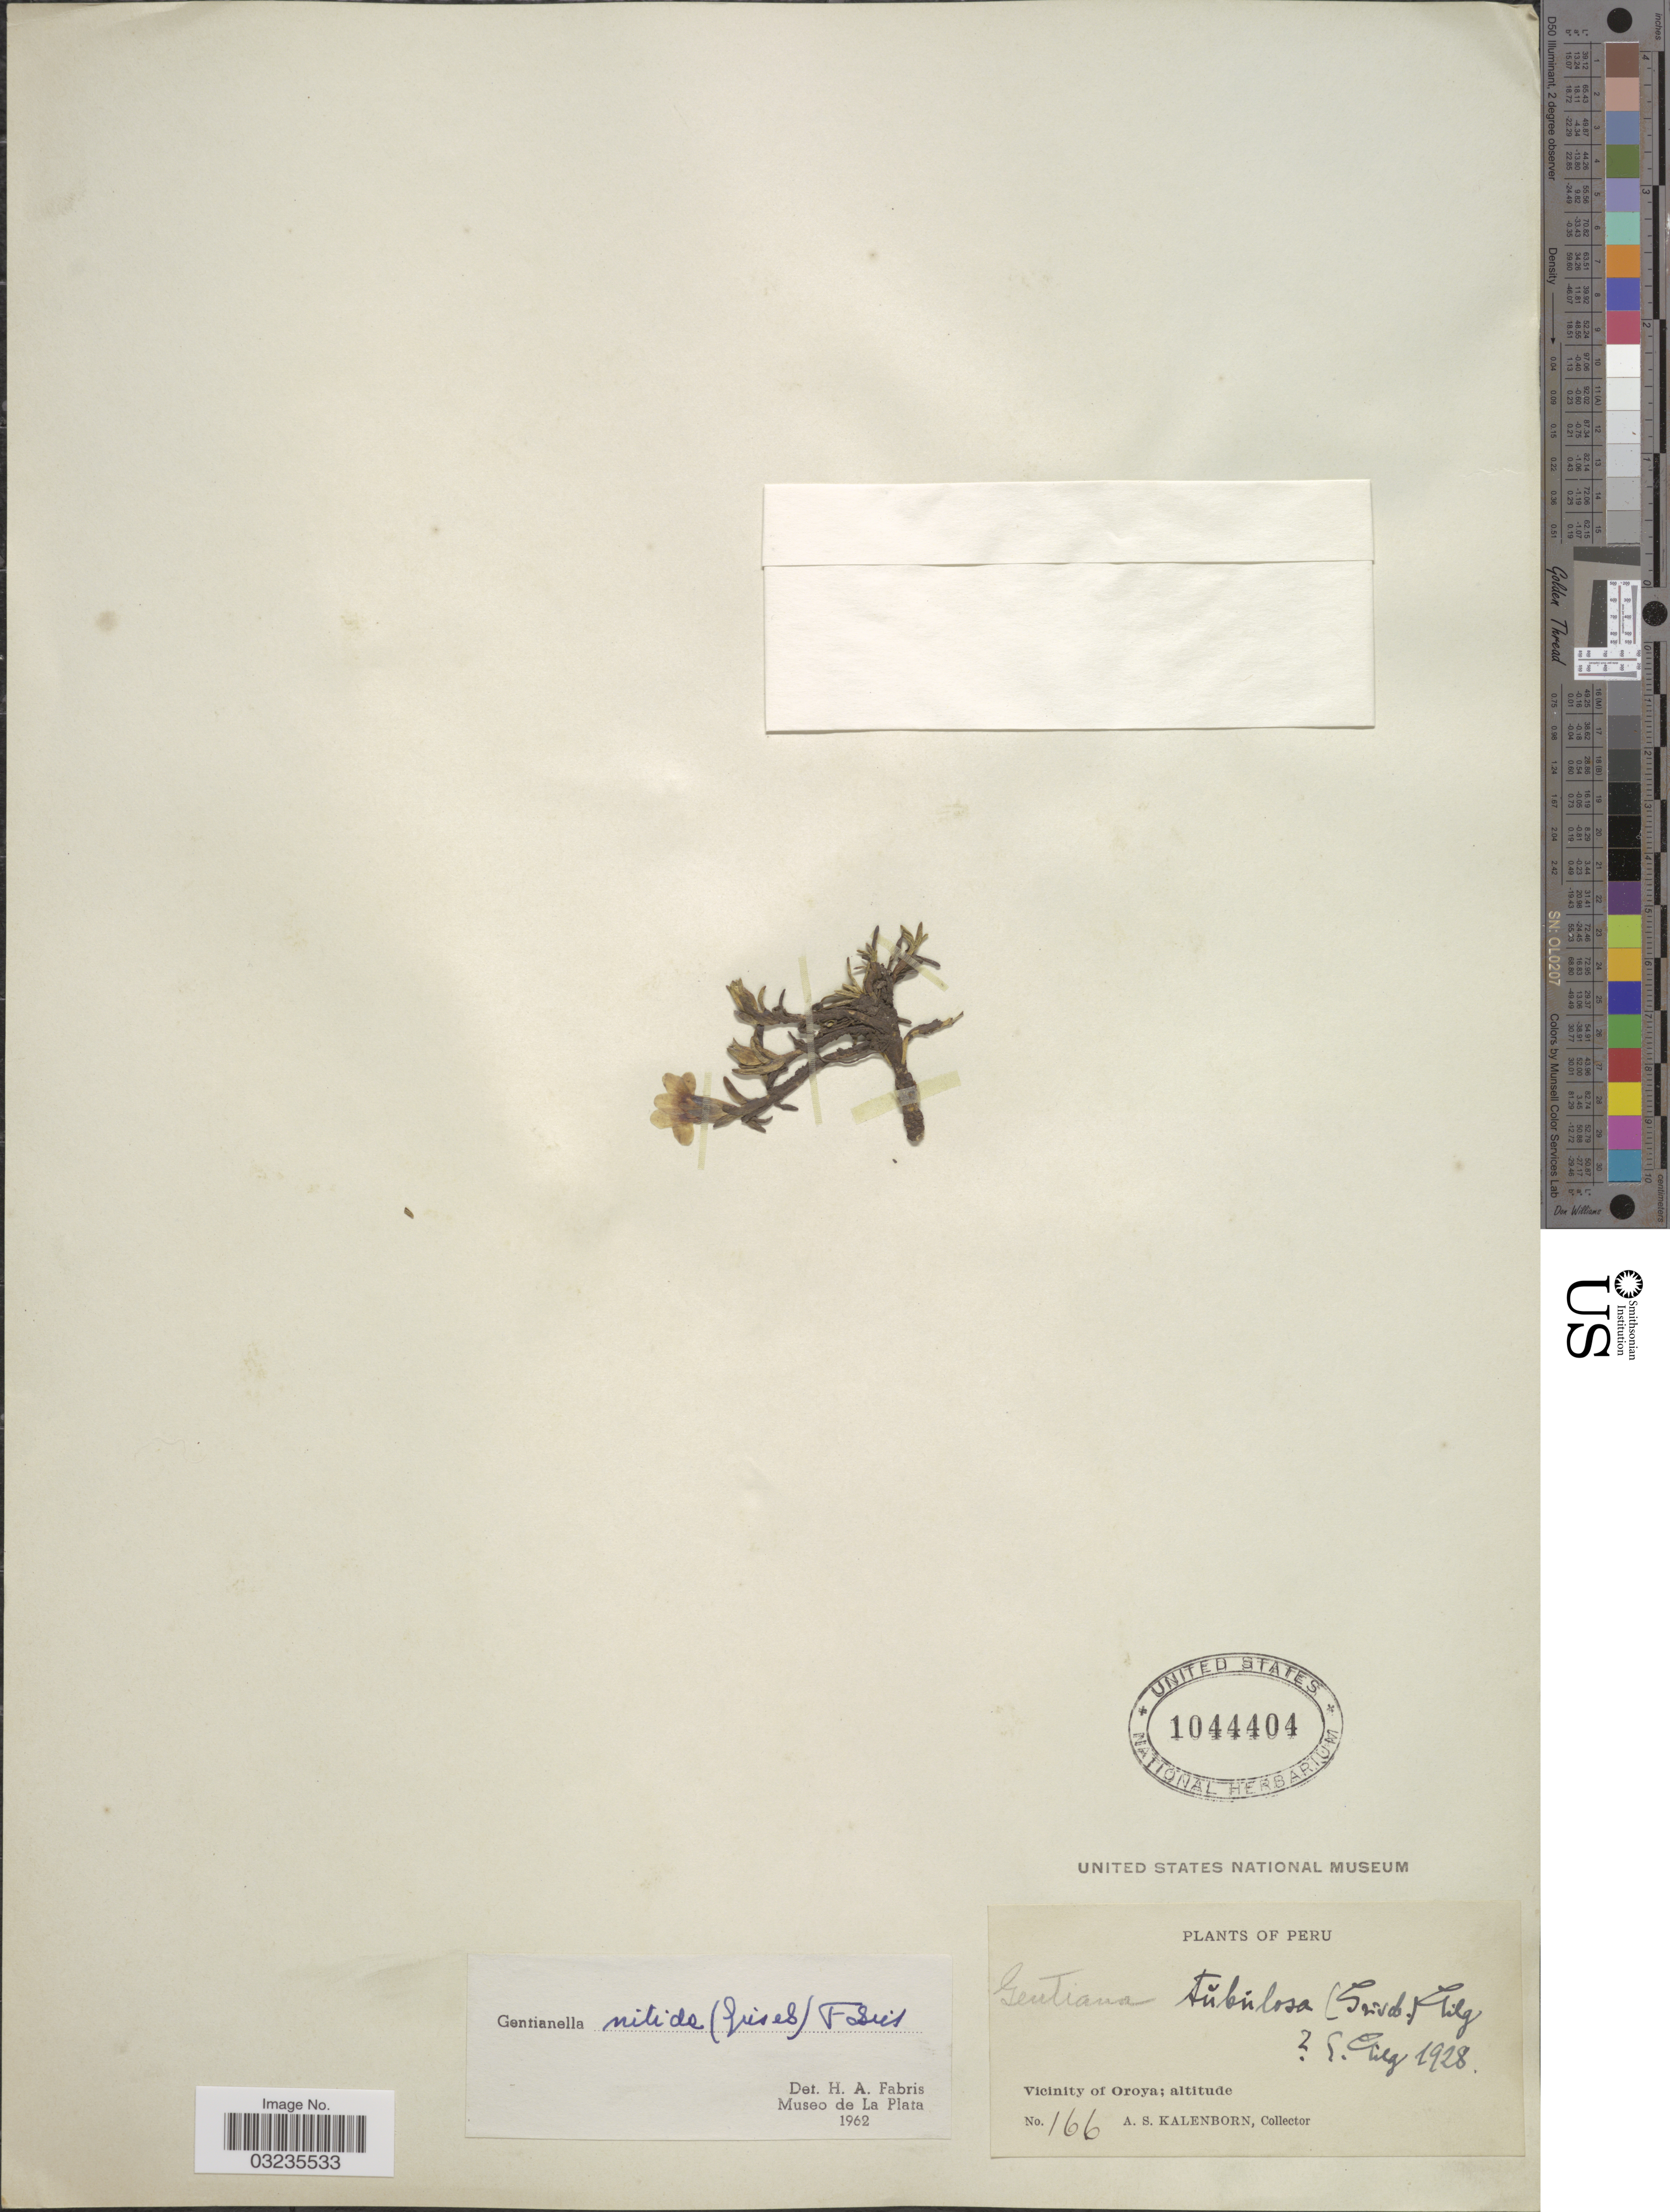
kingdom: Plantae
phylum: Tracheophyta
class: Magnoliopsida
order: Gentianales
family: Gentianaceae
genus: Gentiana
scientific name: Gentiana nitida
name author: Griseb.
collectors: A. Kalenborn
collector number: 166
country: Peru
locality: Vicinity of Oroya.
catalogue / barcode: US 1044404